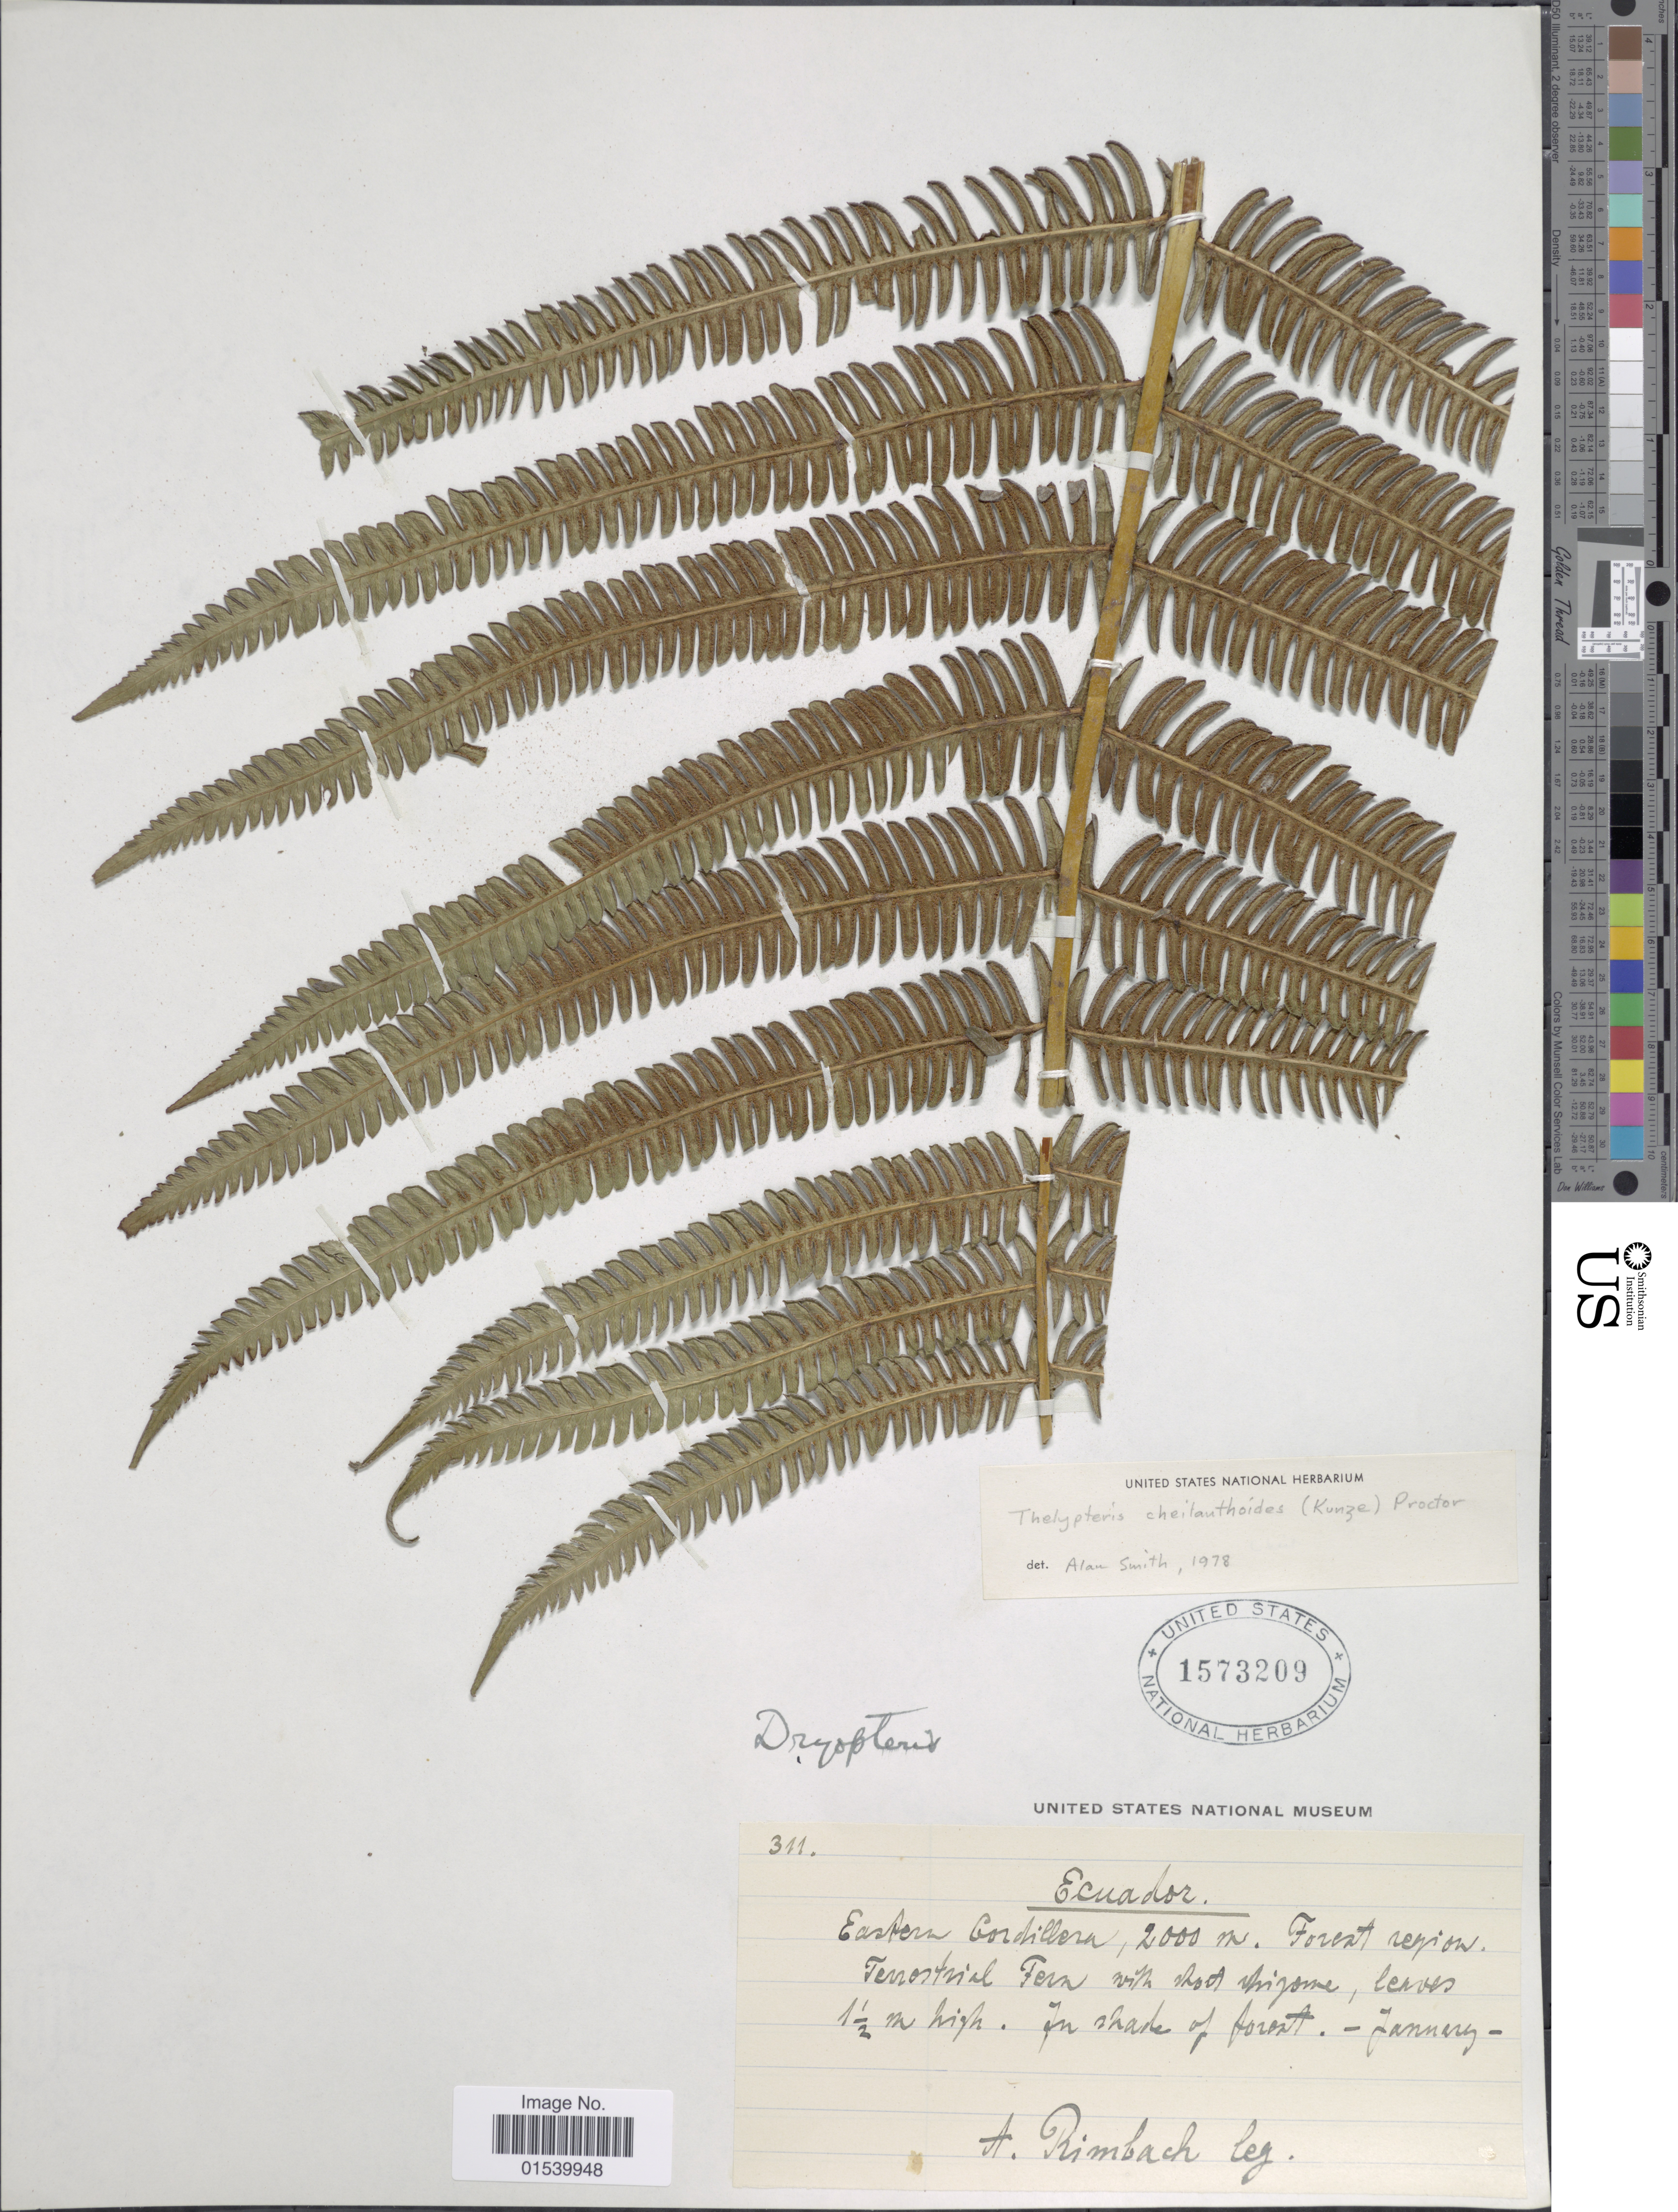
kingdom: Plantae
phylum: Tracheophyta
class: Polypodiopsida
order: Polypodiales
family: Thelypteridaceae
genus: Amauropelta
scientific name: Amauropelta cheilanthoides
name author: (Kunze) Á. Löve & D. Löve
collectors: A. Rimbach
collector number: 311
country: Ecuador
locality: Eastern Cordillera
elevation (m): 2000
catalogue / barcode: US 1573209